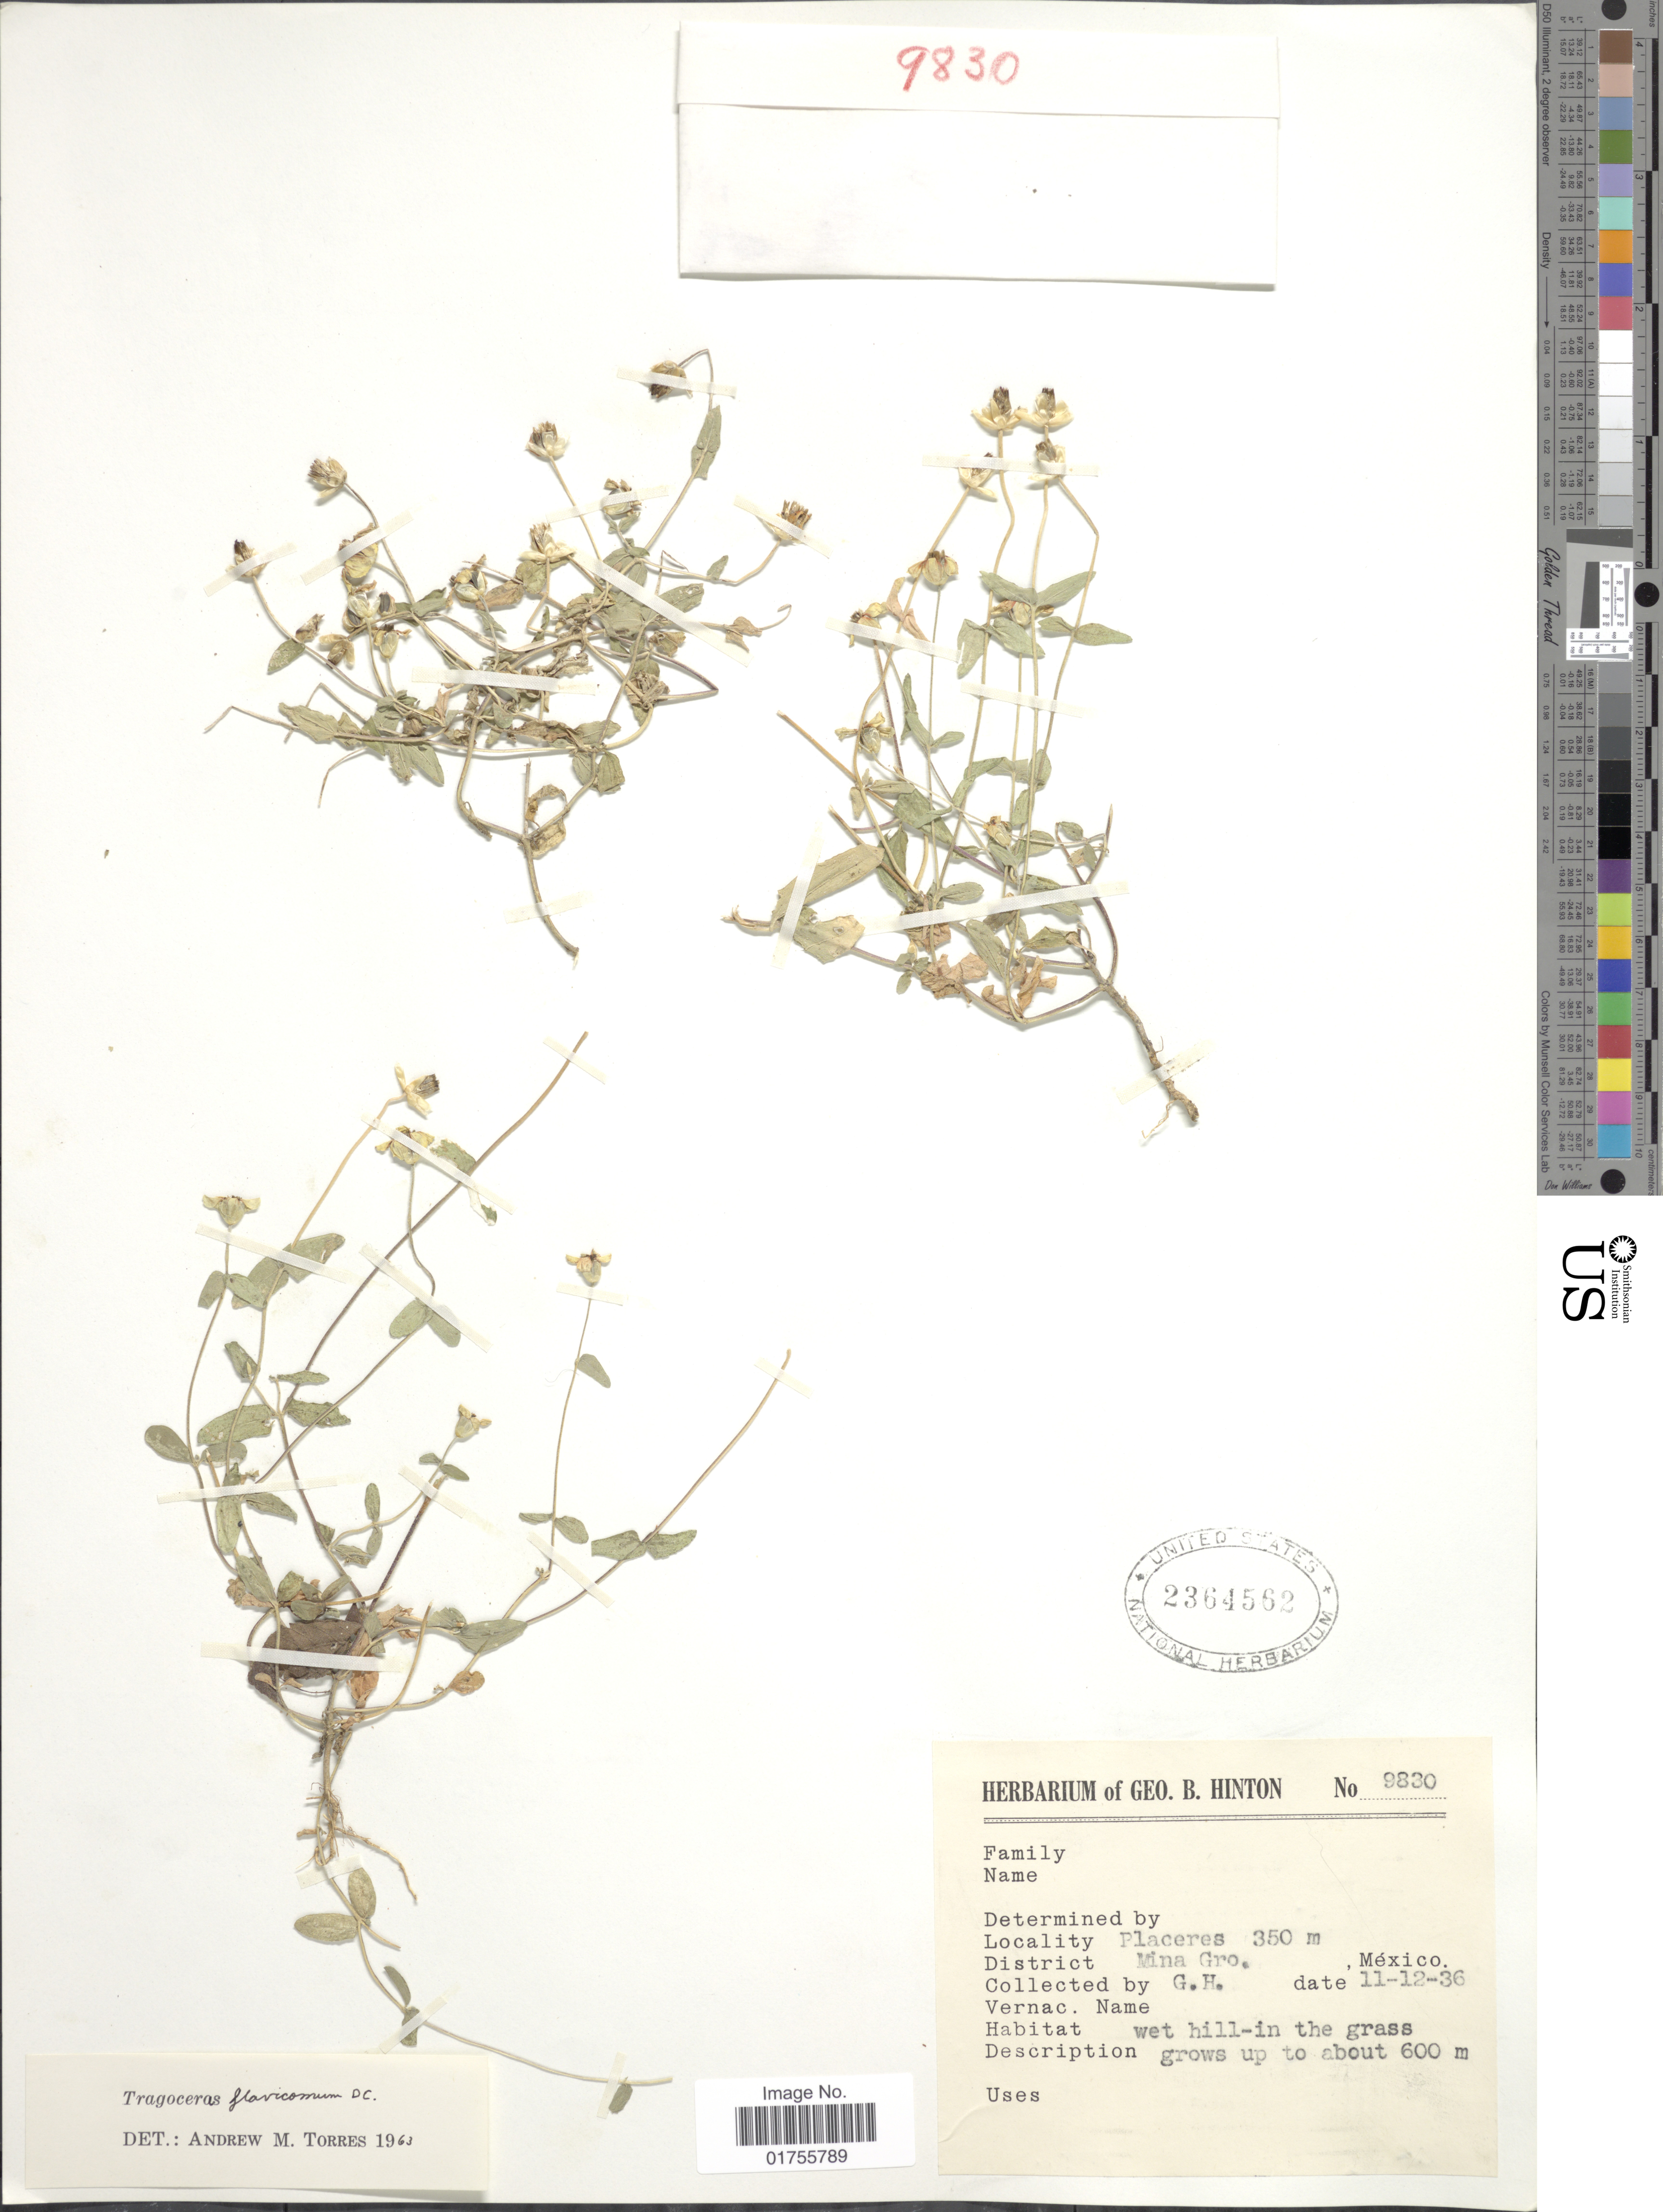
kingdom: Plantae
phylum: Tracheophyta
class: Magnoliopsida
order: Asterales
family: Asteraceae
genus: Tragoceros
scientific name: Tragoceros flavicomum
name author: DC.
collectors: G. B. Hinton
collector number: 9830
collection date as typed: Transcribed d/m/y: 12/11/36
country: Mexico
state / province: Guerrero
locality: Placeres, District Mina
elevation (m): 350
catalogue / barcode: US 2364562